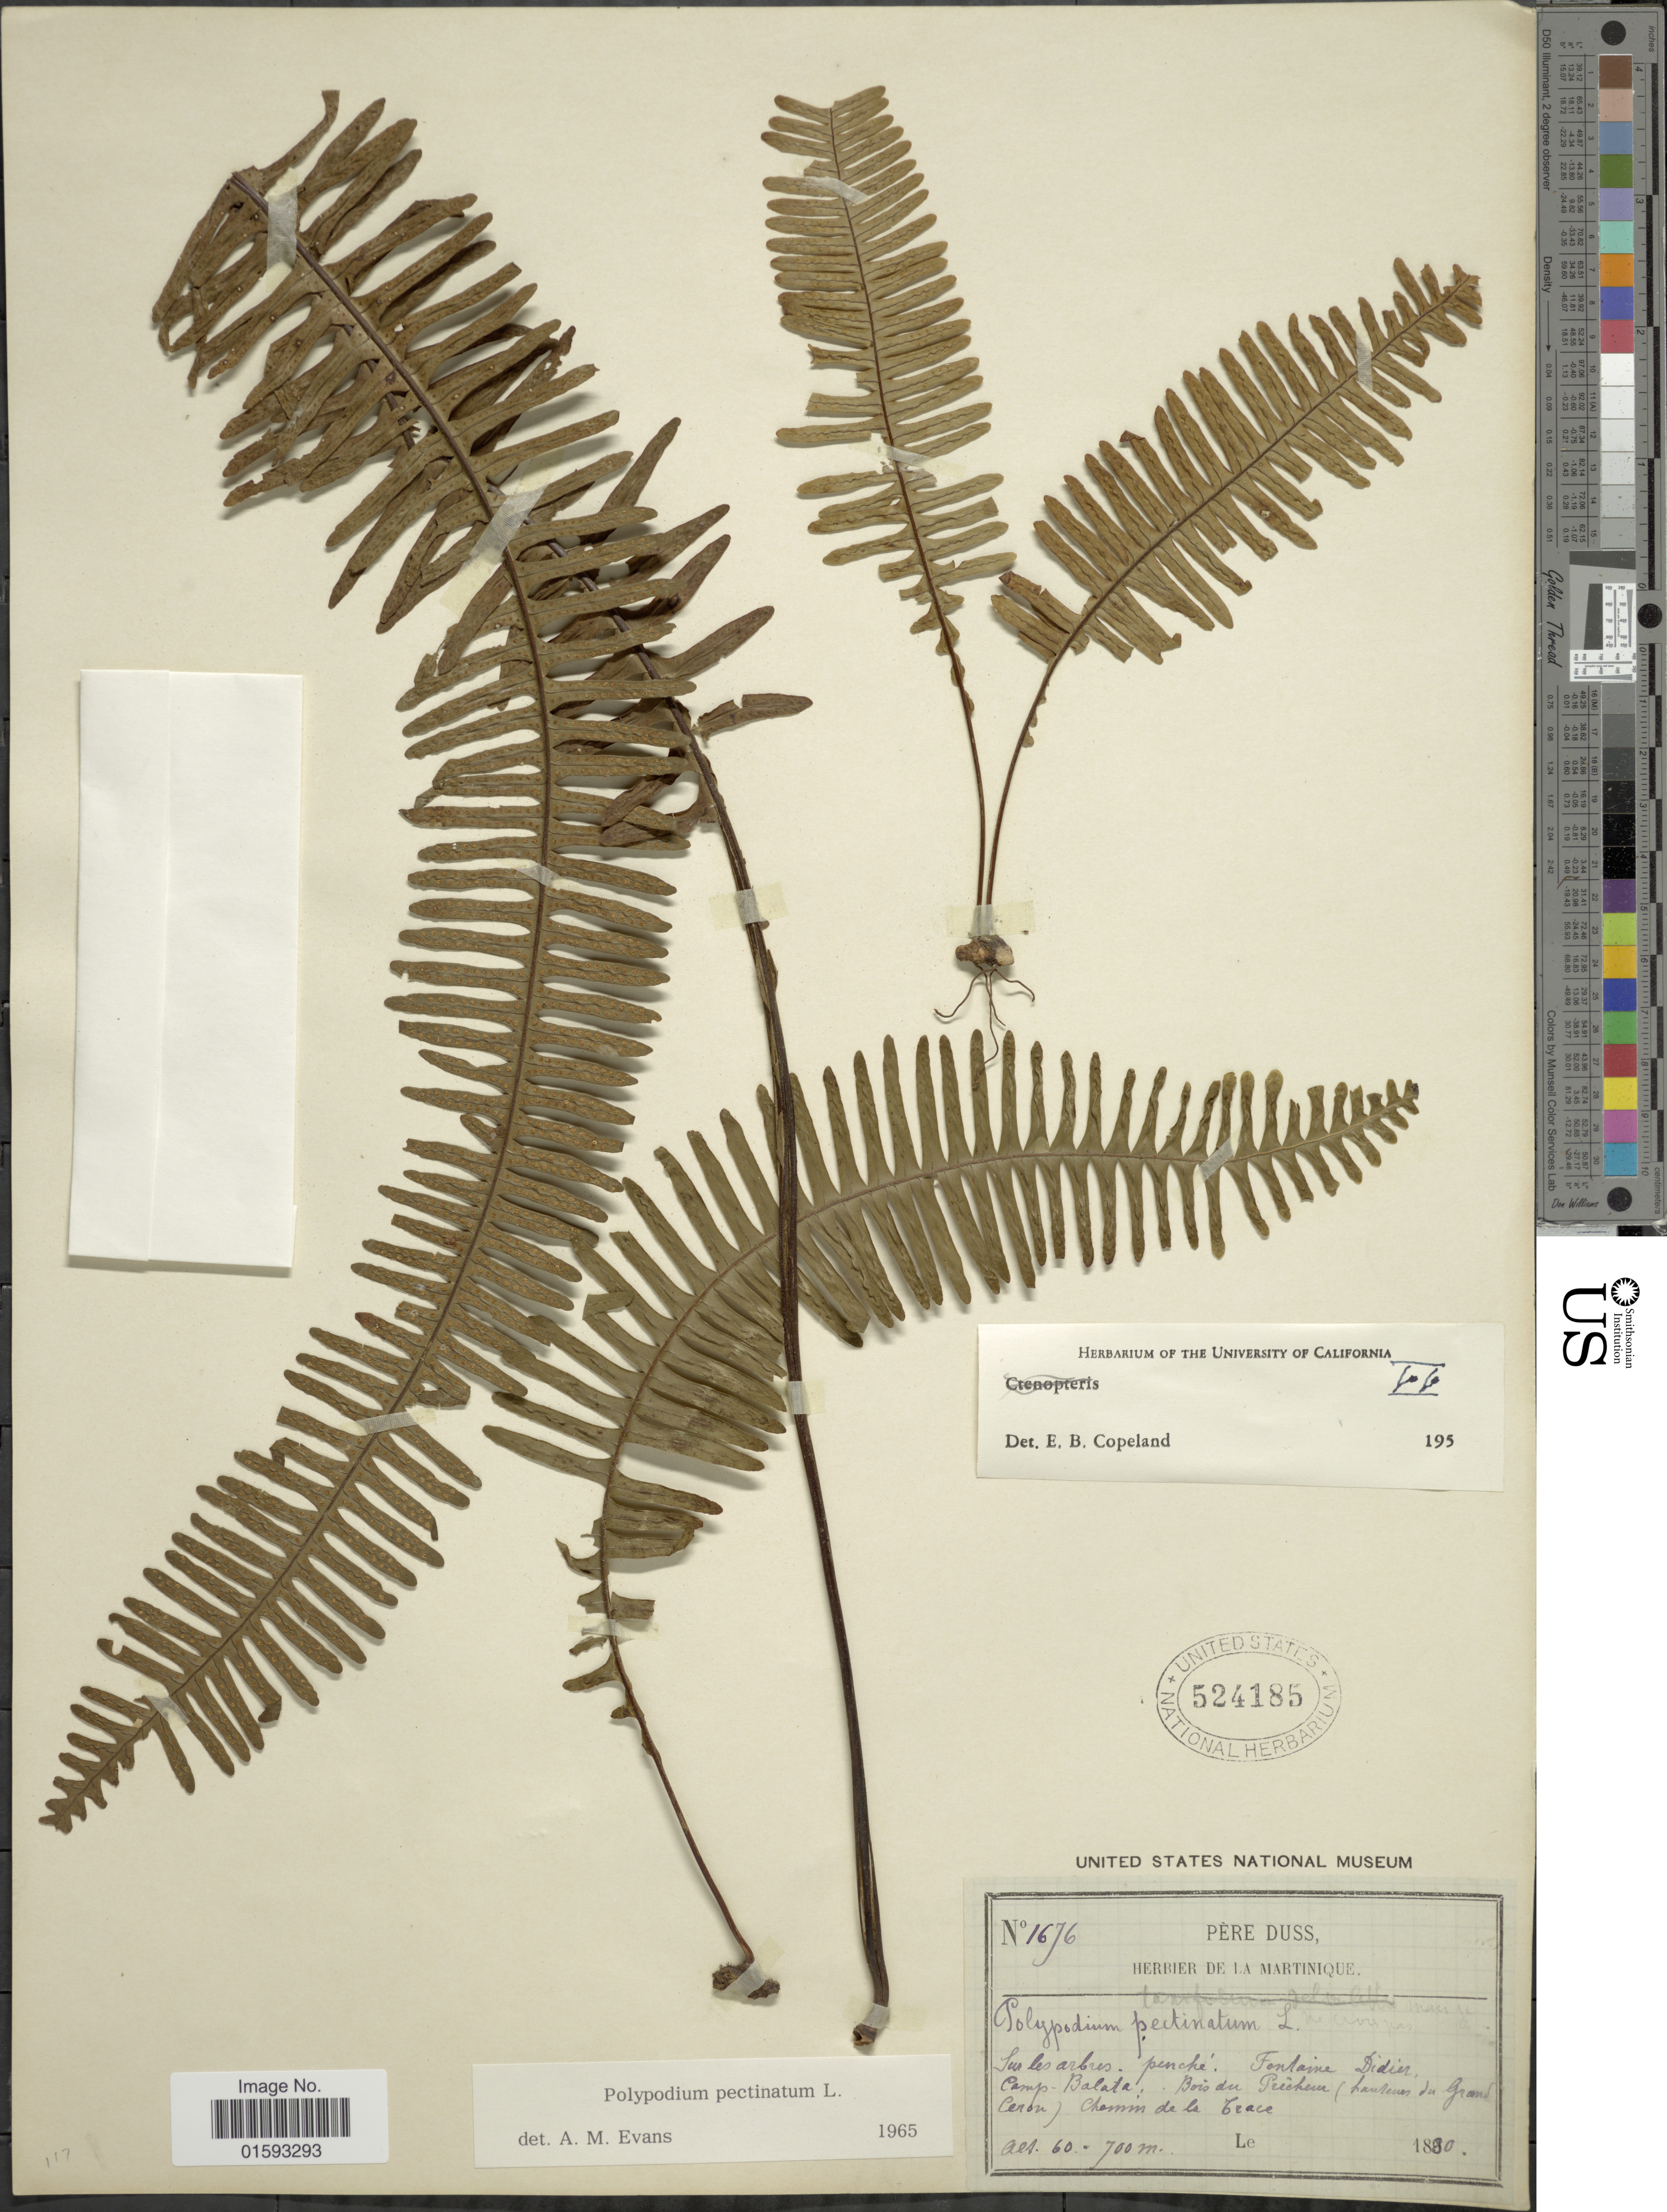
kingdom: Plantae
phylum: Tracheophyta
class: Polypodiopsida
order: Polypodiales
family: Polypodiaceae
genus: Pecluma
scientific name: Pecluma pectinata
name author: (L.) M.G. Price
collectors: Père Duss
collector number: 1676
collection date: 1890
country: Martinique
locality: Sur les arbres, peche. Fontaine Didier Camp Balata: Bois du Precheur (Haureur du grand Ceron) Chamm de la Grace(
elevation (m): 60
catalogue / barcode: US 524185